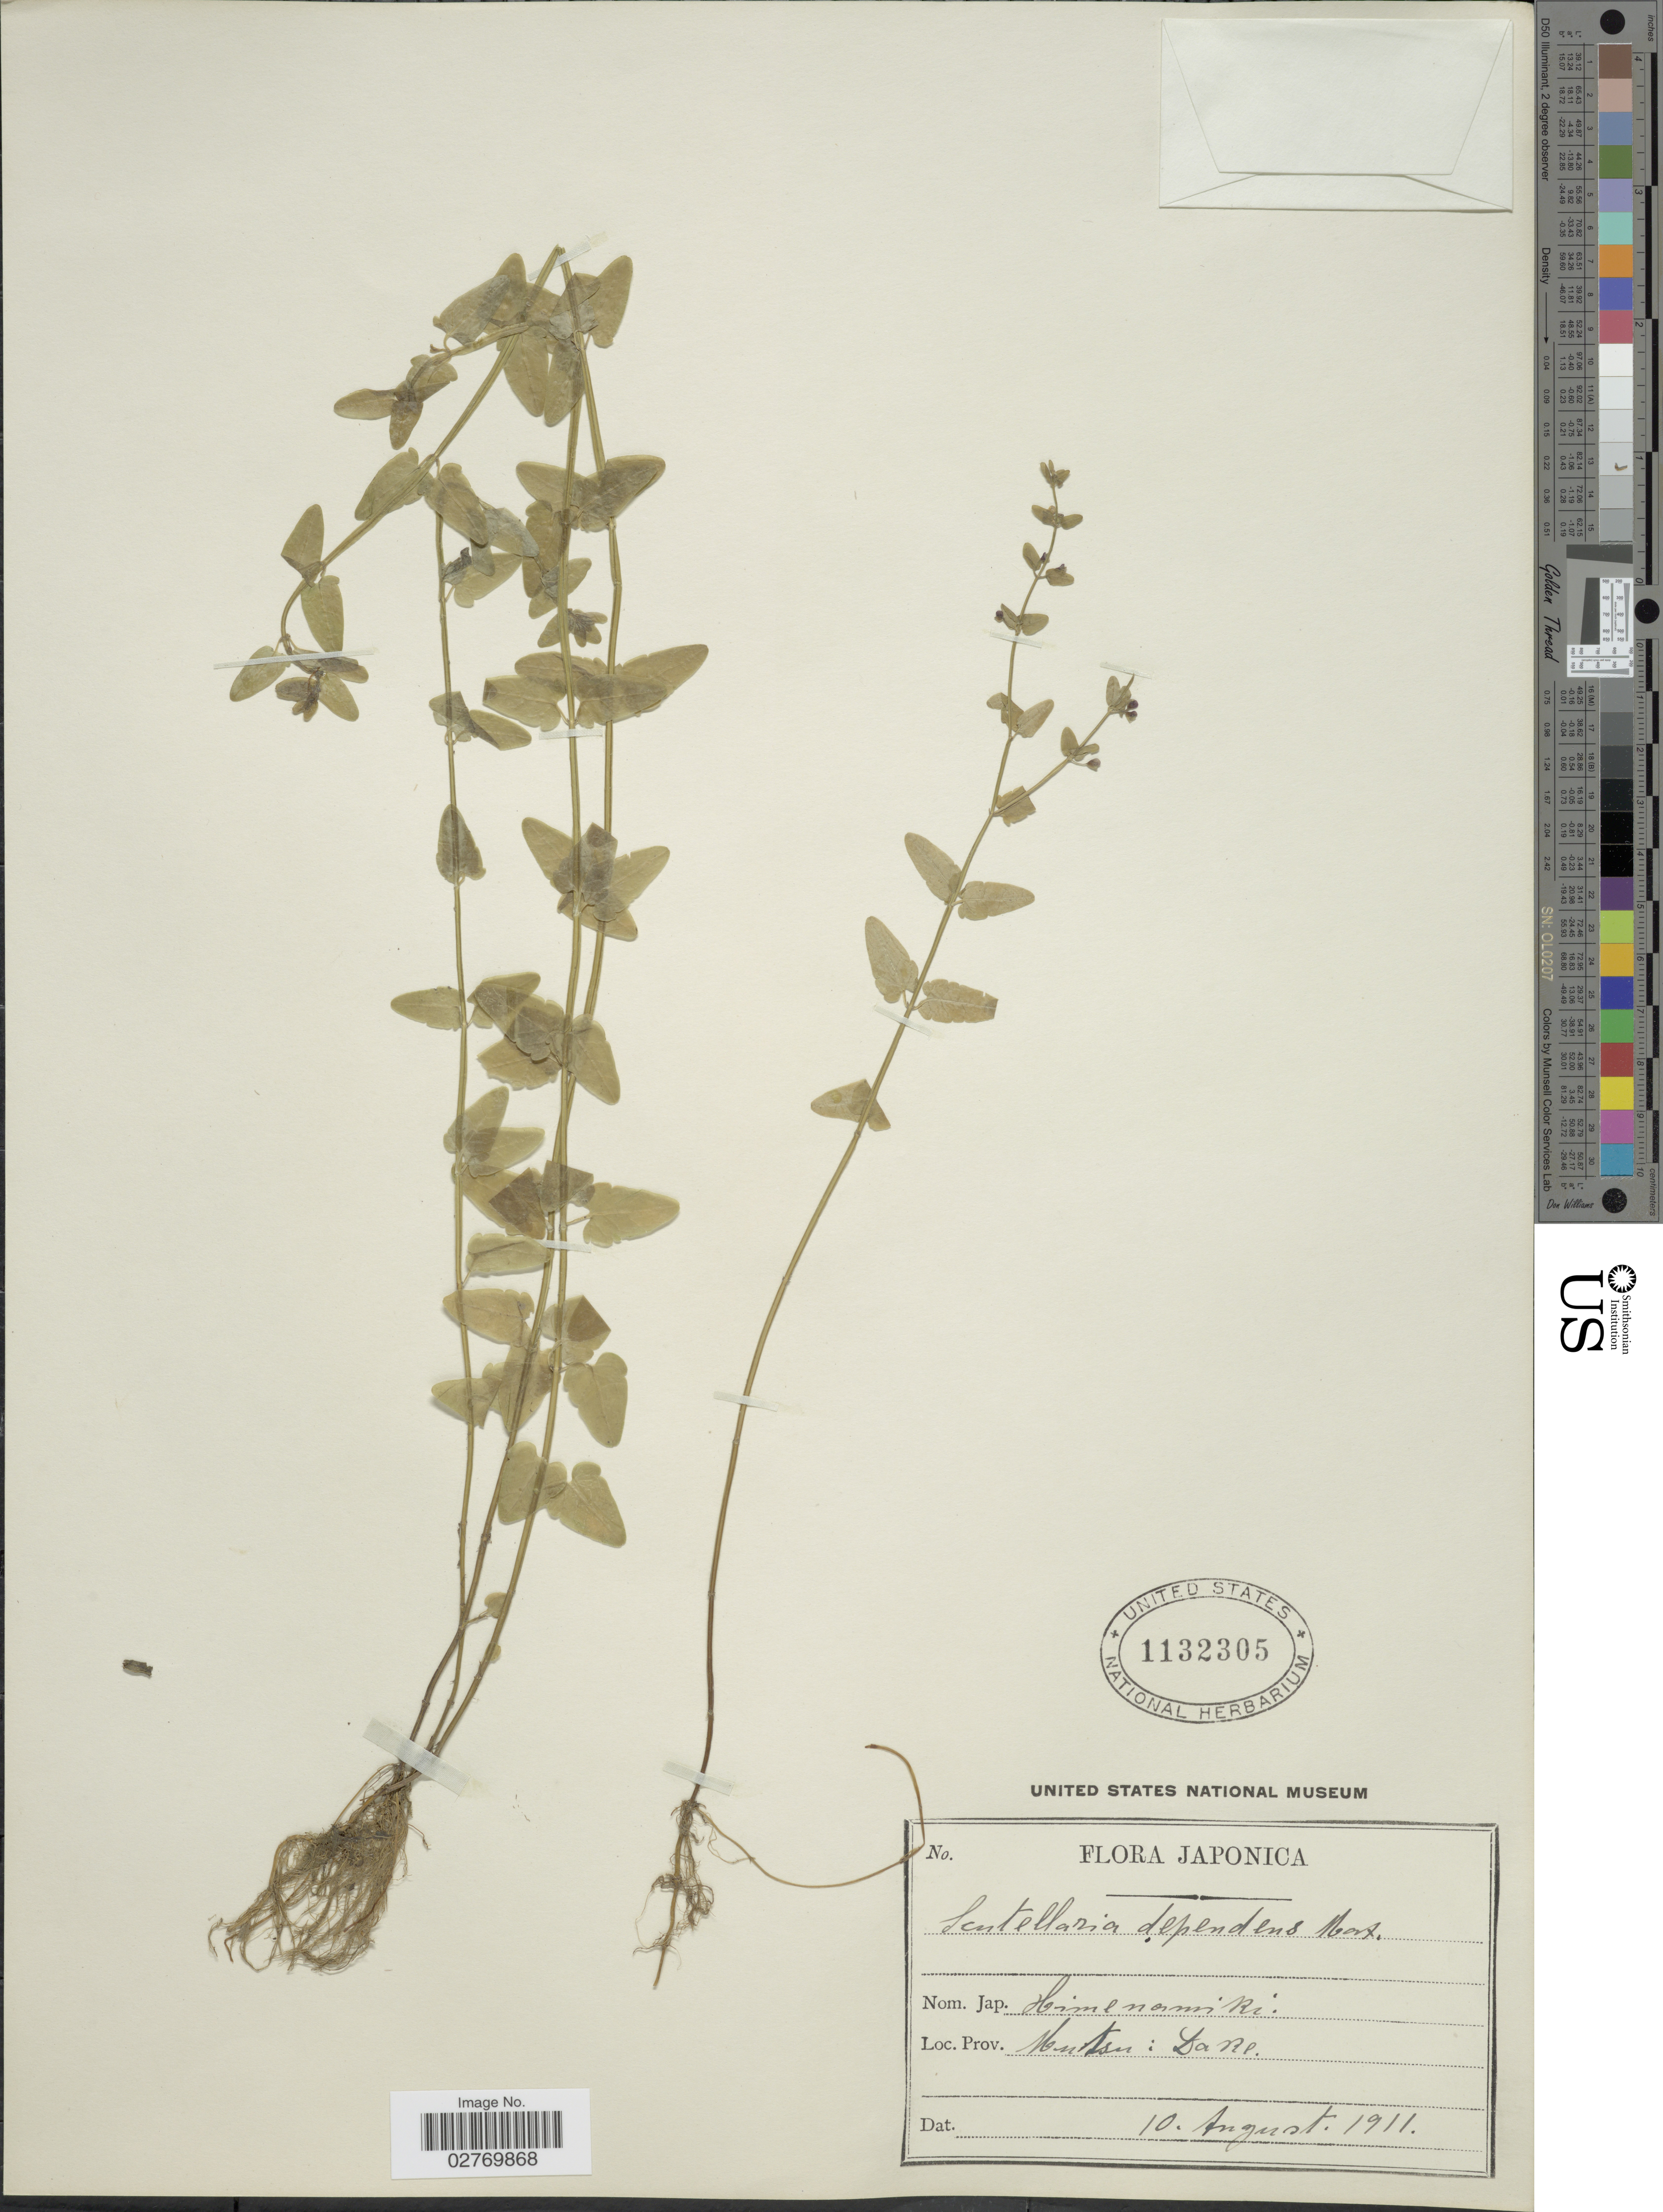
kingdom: Plantae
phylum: Tracheophyta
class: Magnoliopsida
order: Lamiales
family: Lamiaceae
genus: Scutellaria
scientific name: Scutellaria dependens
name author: Maxim.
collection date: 1911-08-10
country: Japan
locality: Japonica. Mutsu: Dake.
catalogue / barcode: US 1132305